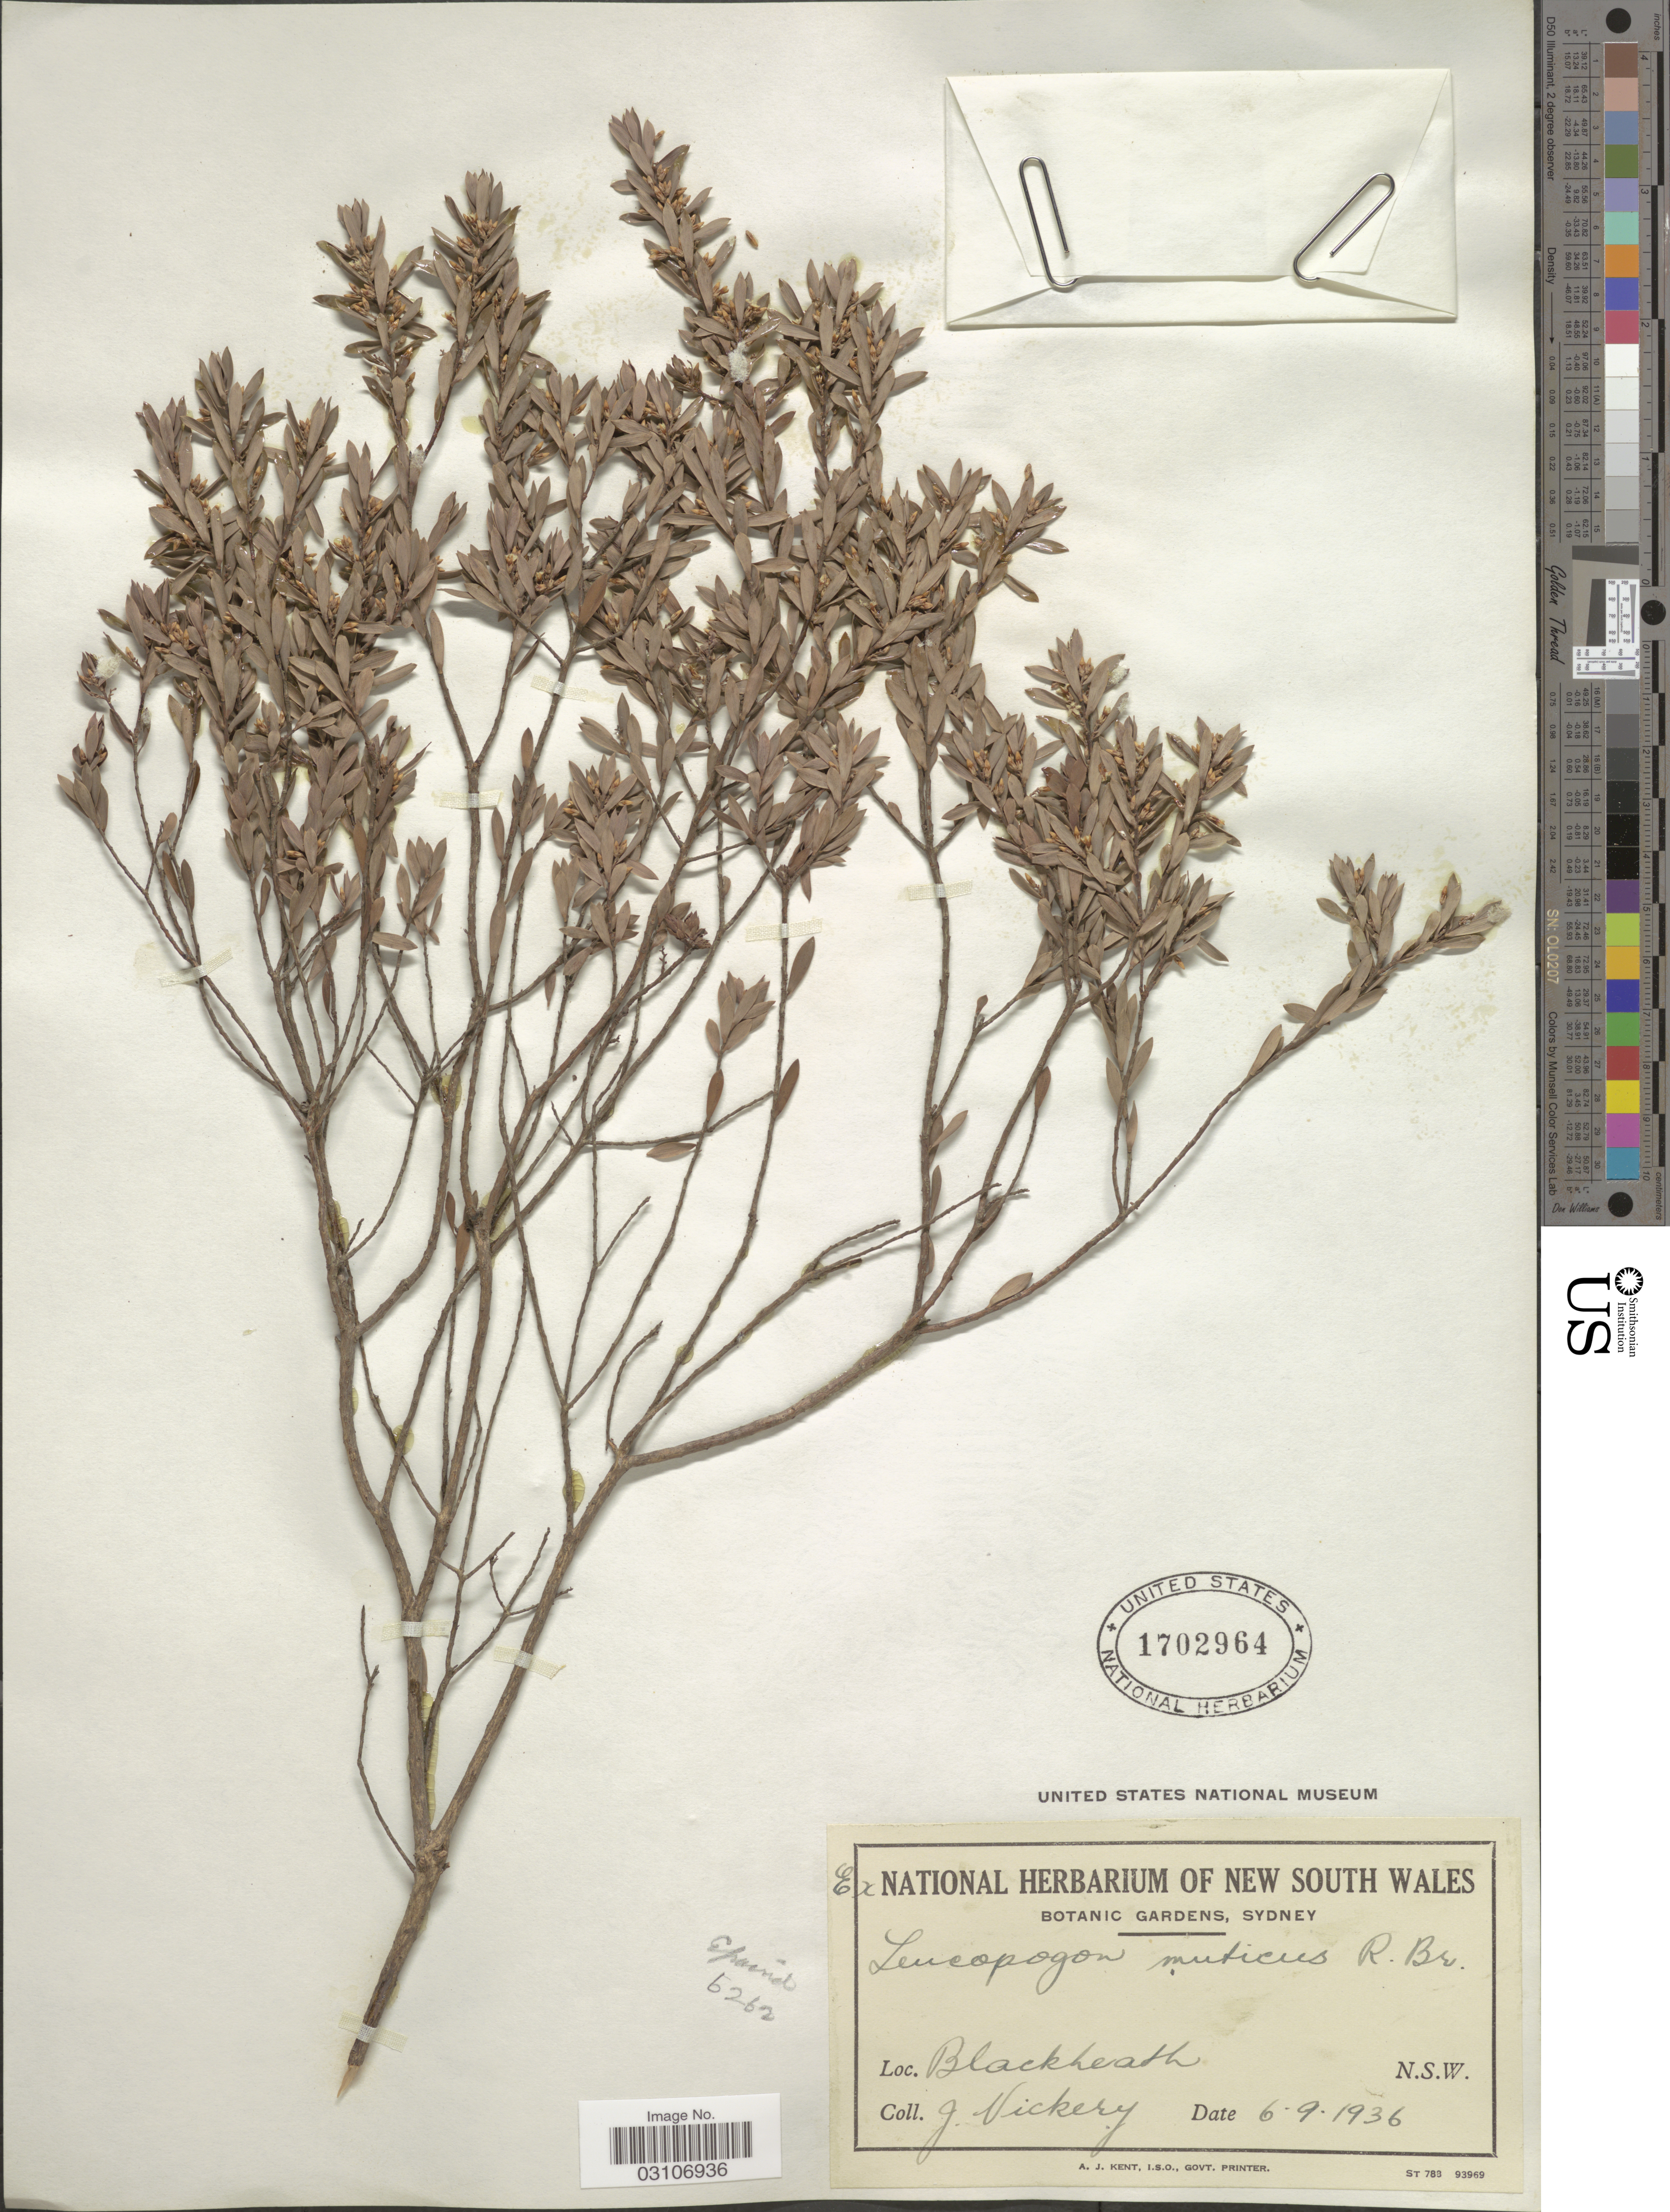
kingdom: Plantae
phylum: Tracheophyta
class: Magnoliopsida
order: Ericales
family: Ericaceae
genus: Leucopogon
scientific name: Leucopogon muticus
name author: R. Br.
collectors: J. Vickery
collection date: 1936-09-06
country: Australia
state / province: New South Wales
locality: Blackheath.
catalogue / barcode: US 1702964